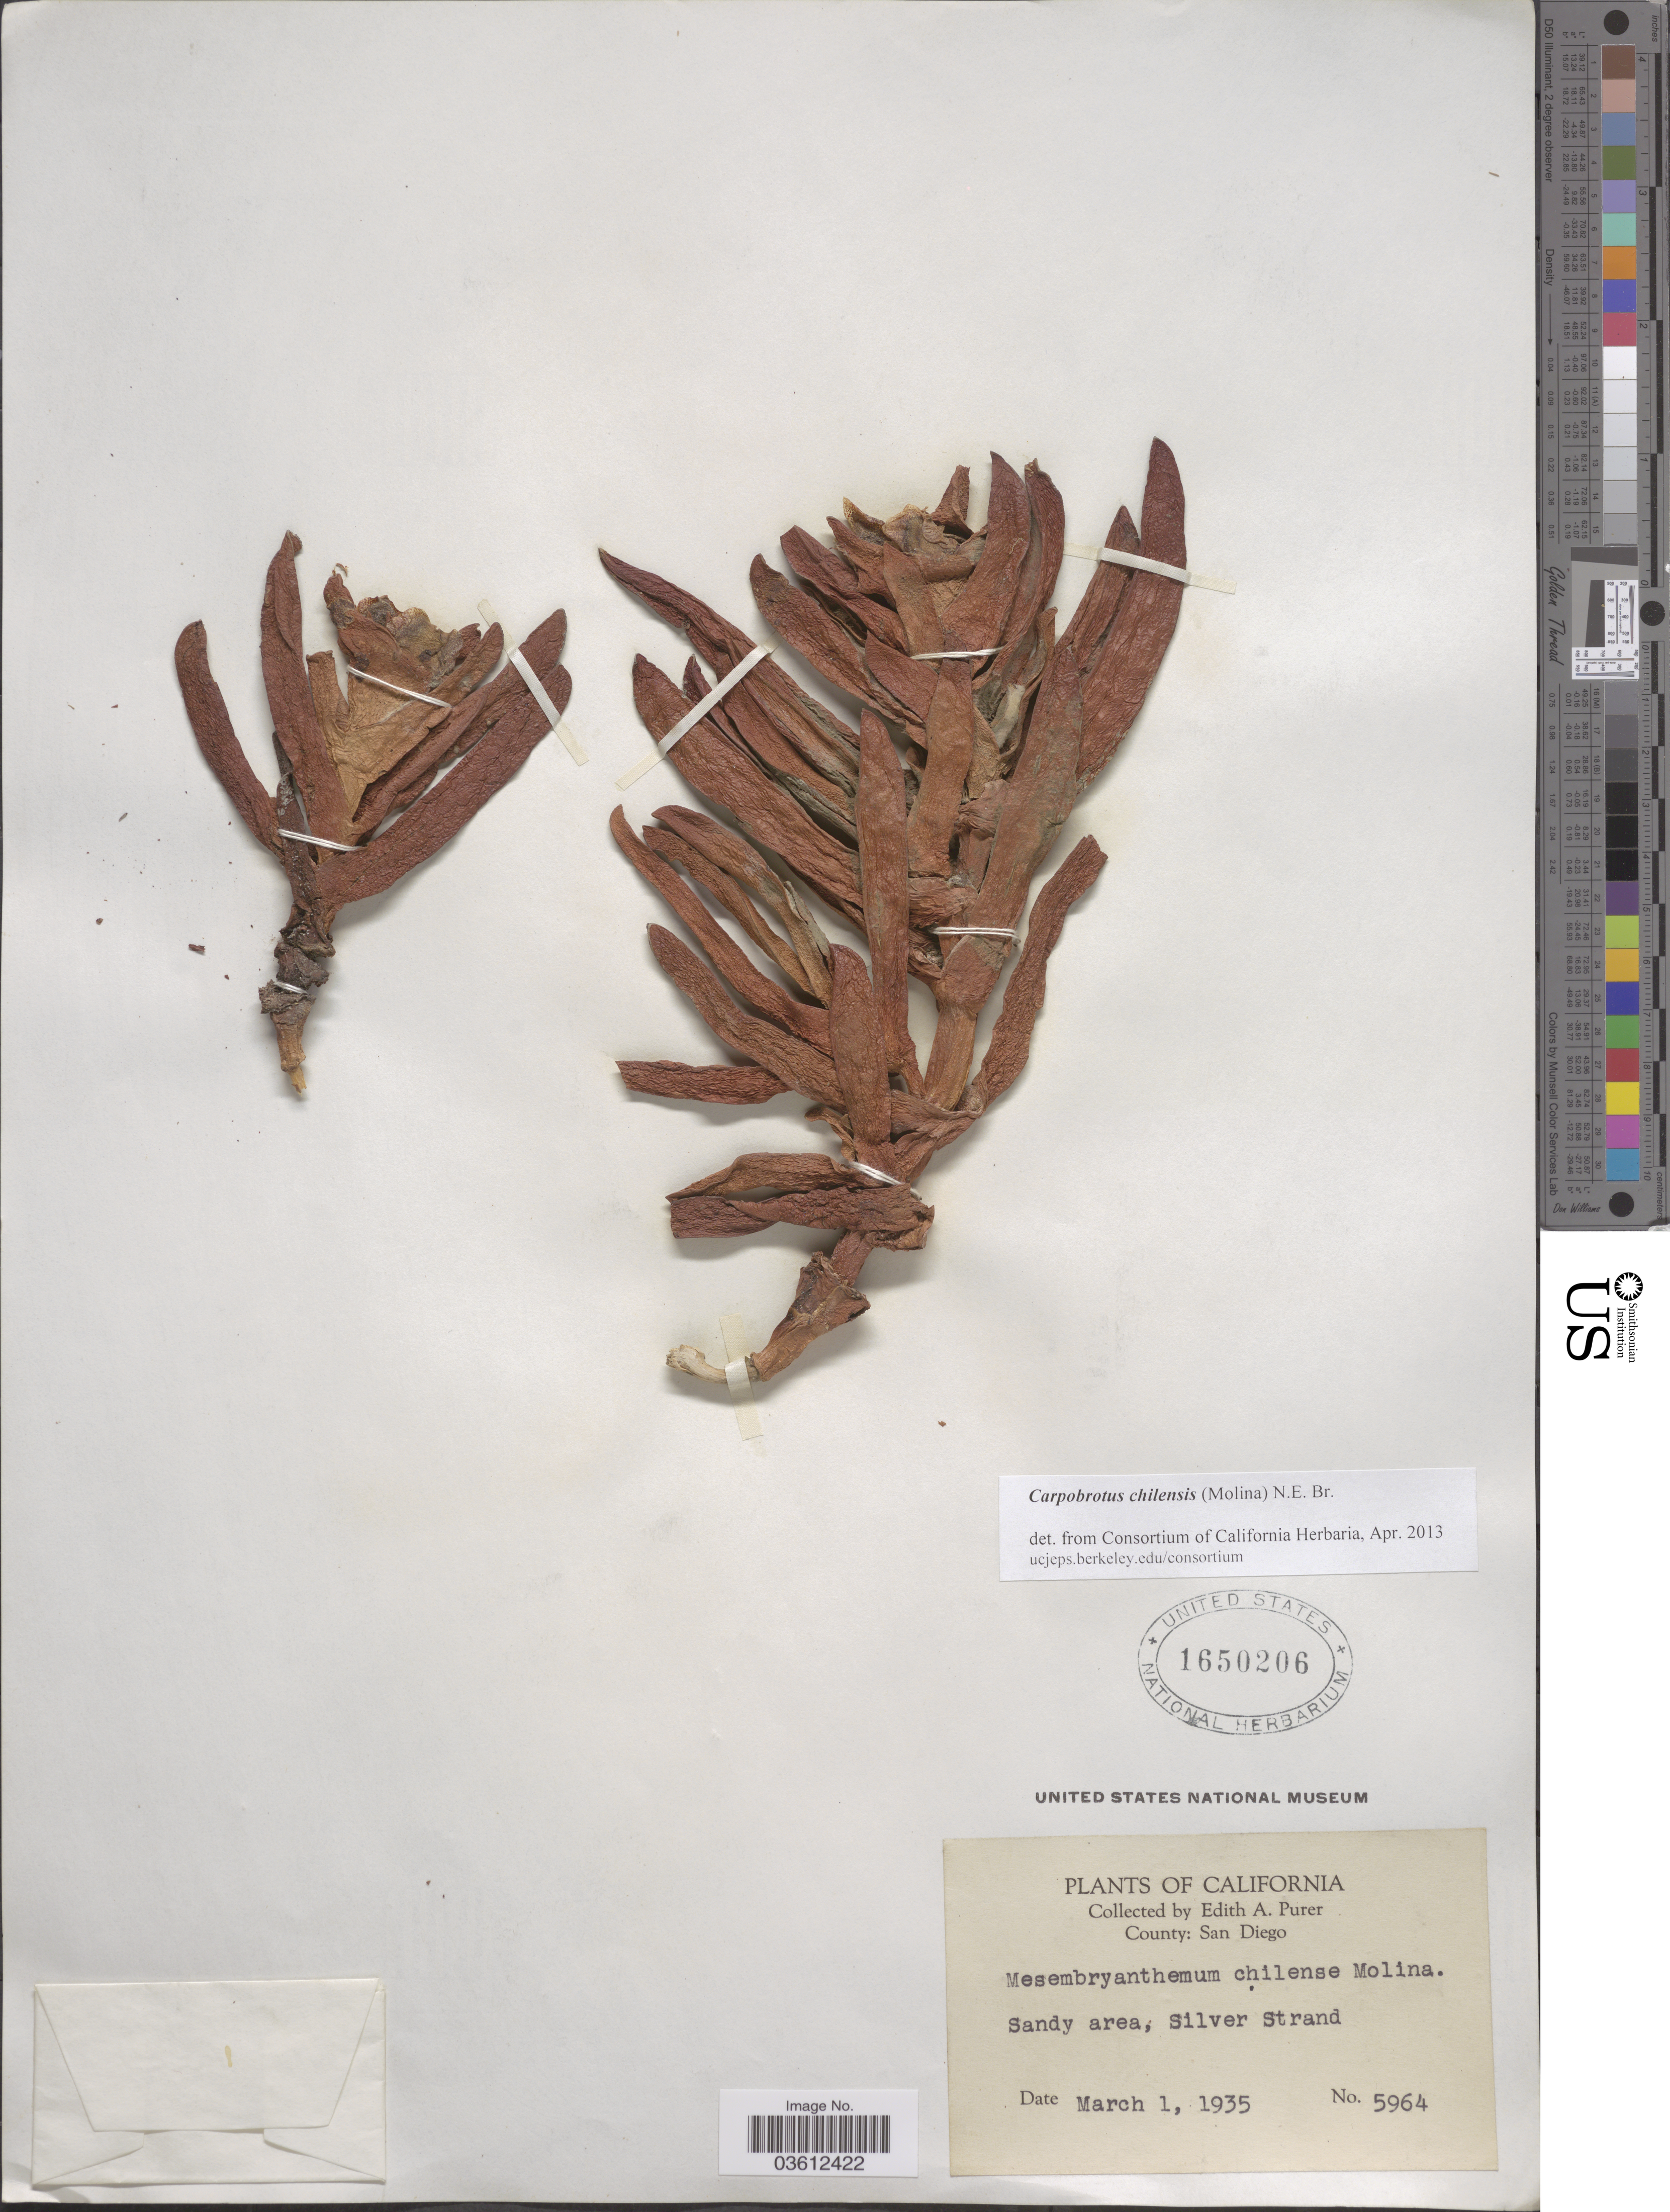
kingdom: Plantae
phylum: Tracheophyta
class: Magnoliopsida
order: Caryophyllales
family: Aizoaceae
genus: Carpobrotus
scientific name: Carpobrotus chilensis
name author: (Molina) N.E. Br.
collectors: E. Purer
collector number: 5964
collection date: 1935-03-01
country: United States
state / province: California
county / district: San Diego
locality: County: San Diego. Sandy area, Silver Strand.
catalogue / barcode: US 1650206